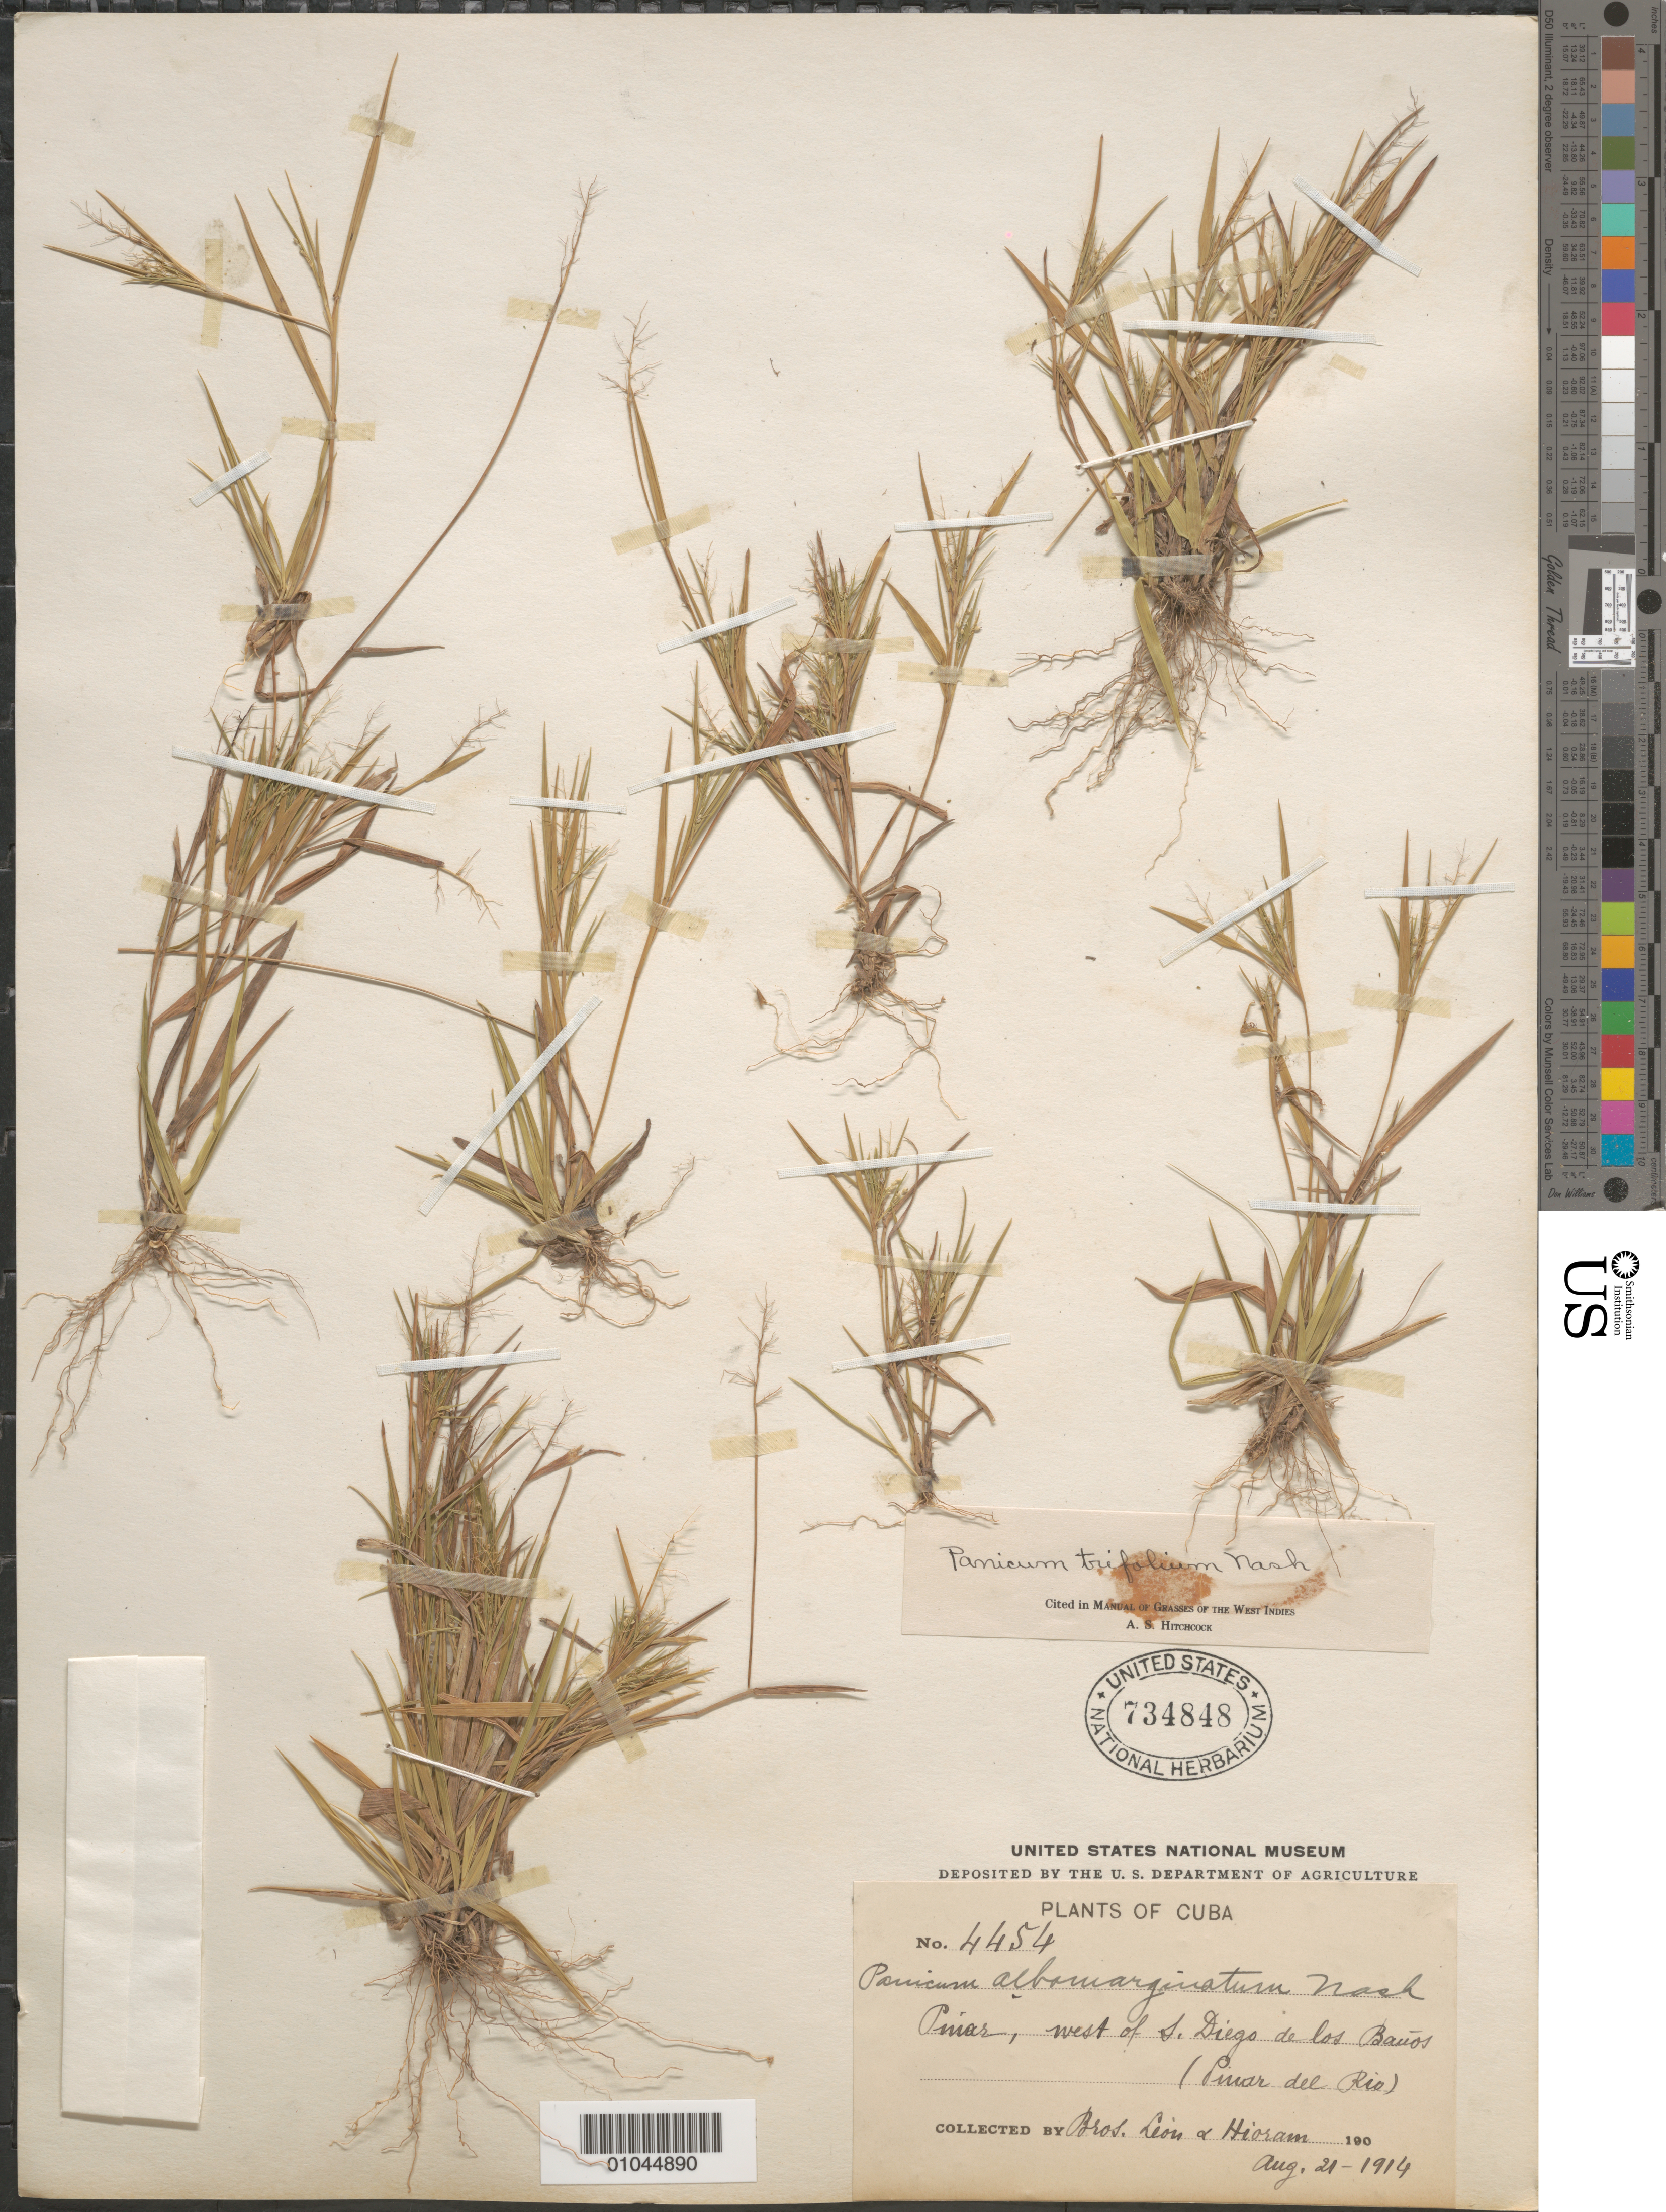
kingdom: Plantae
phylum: Tracheophyta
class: Liliopsida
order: Poales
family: Poaceae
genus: Panicum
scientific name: Panicum trichanthum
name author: Nees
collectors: Bro. León & Bro. Hioram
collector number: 4454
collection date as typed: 21 Aug 1914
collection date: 1914-08-21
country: Cuba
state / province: Pinar del Rio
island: Cuba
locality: W of San Diego de los Banos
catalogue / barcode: US 734848